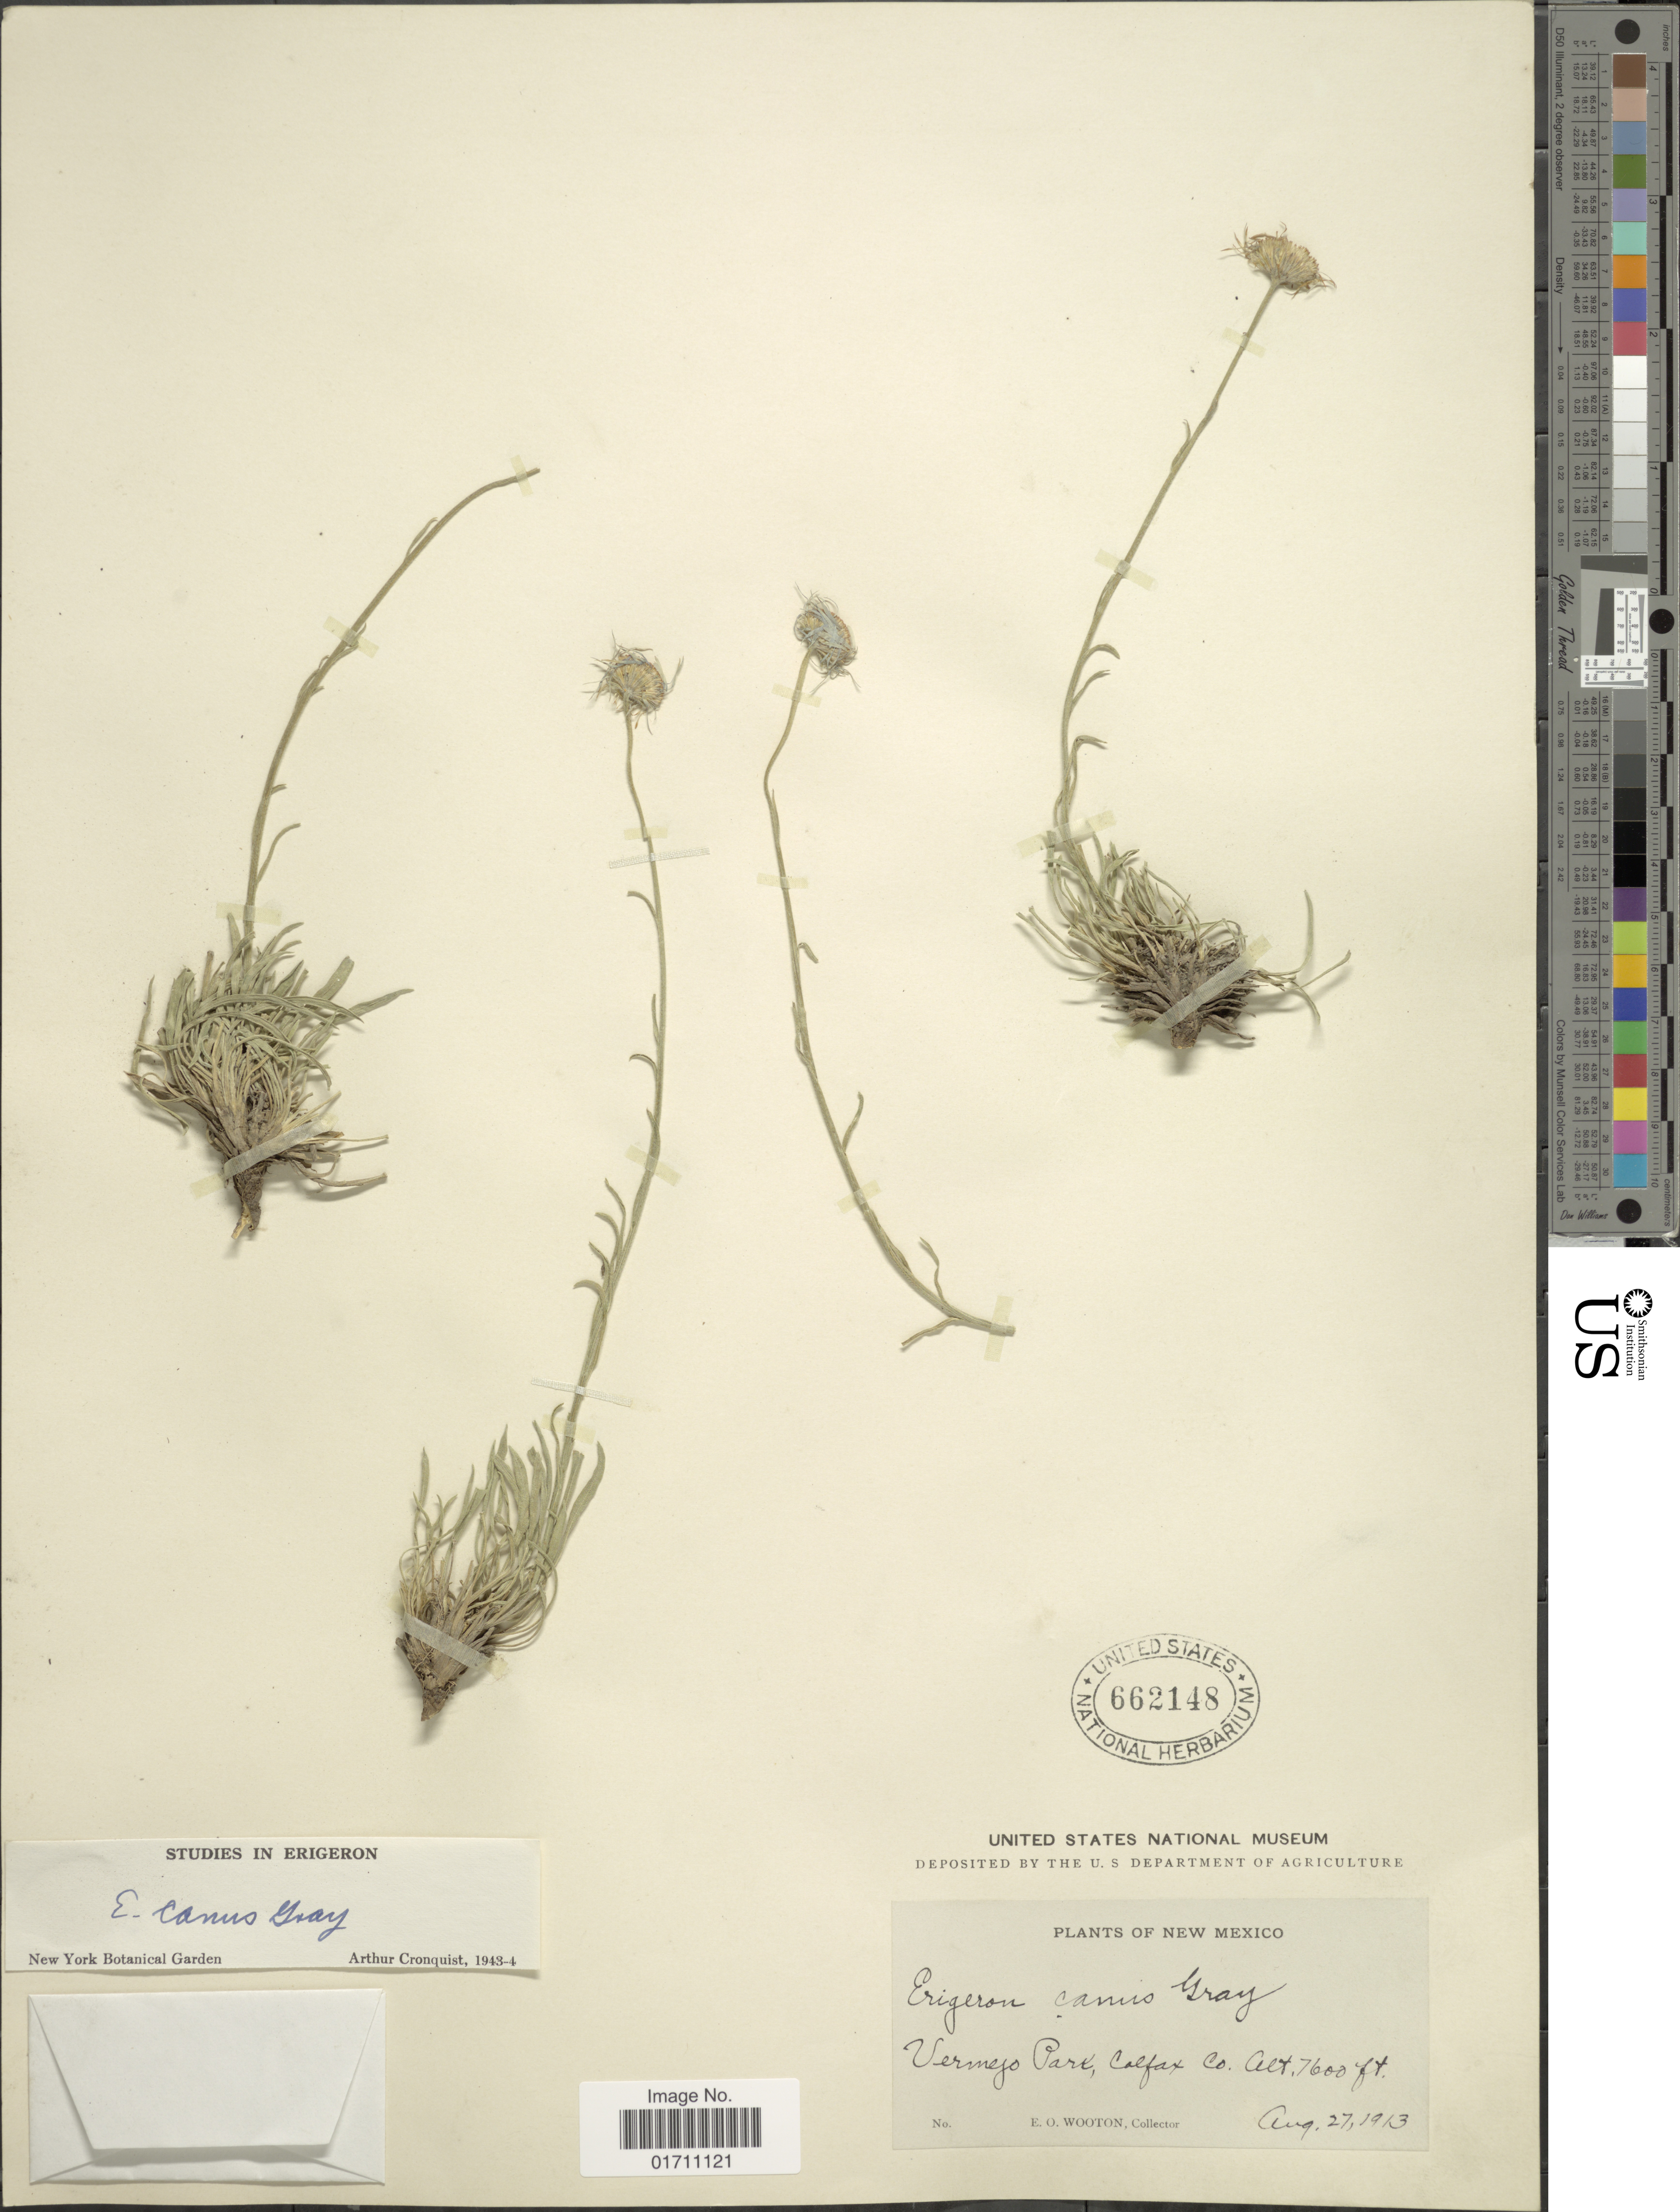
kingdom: Plantae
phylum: Tracheophyta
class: Magnoliopsida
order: Asterales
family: Asteraceae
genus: Erigeron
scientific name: Erigeron canus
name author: A. Gray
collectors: E. O. Wooton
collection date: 1913-08-27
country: United States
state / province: New Mexico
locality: Vernejo Park, Calfax Co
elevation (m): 2316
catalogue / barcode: US 662148